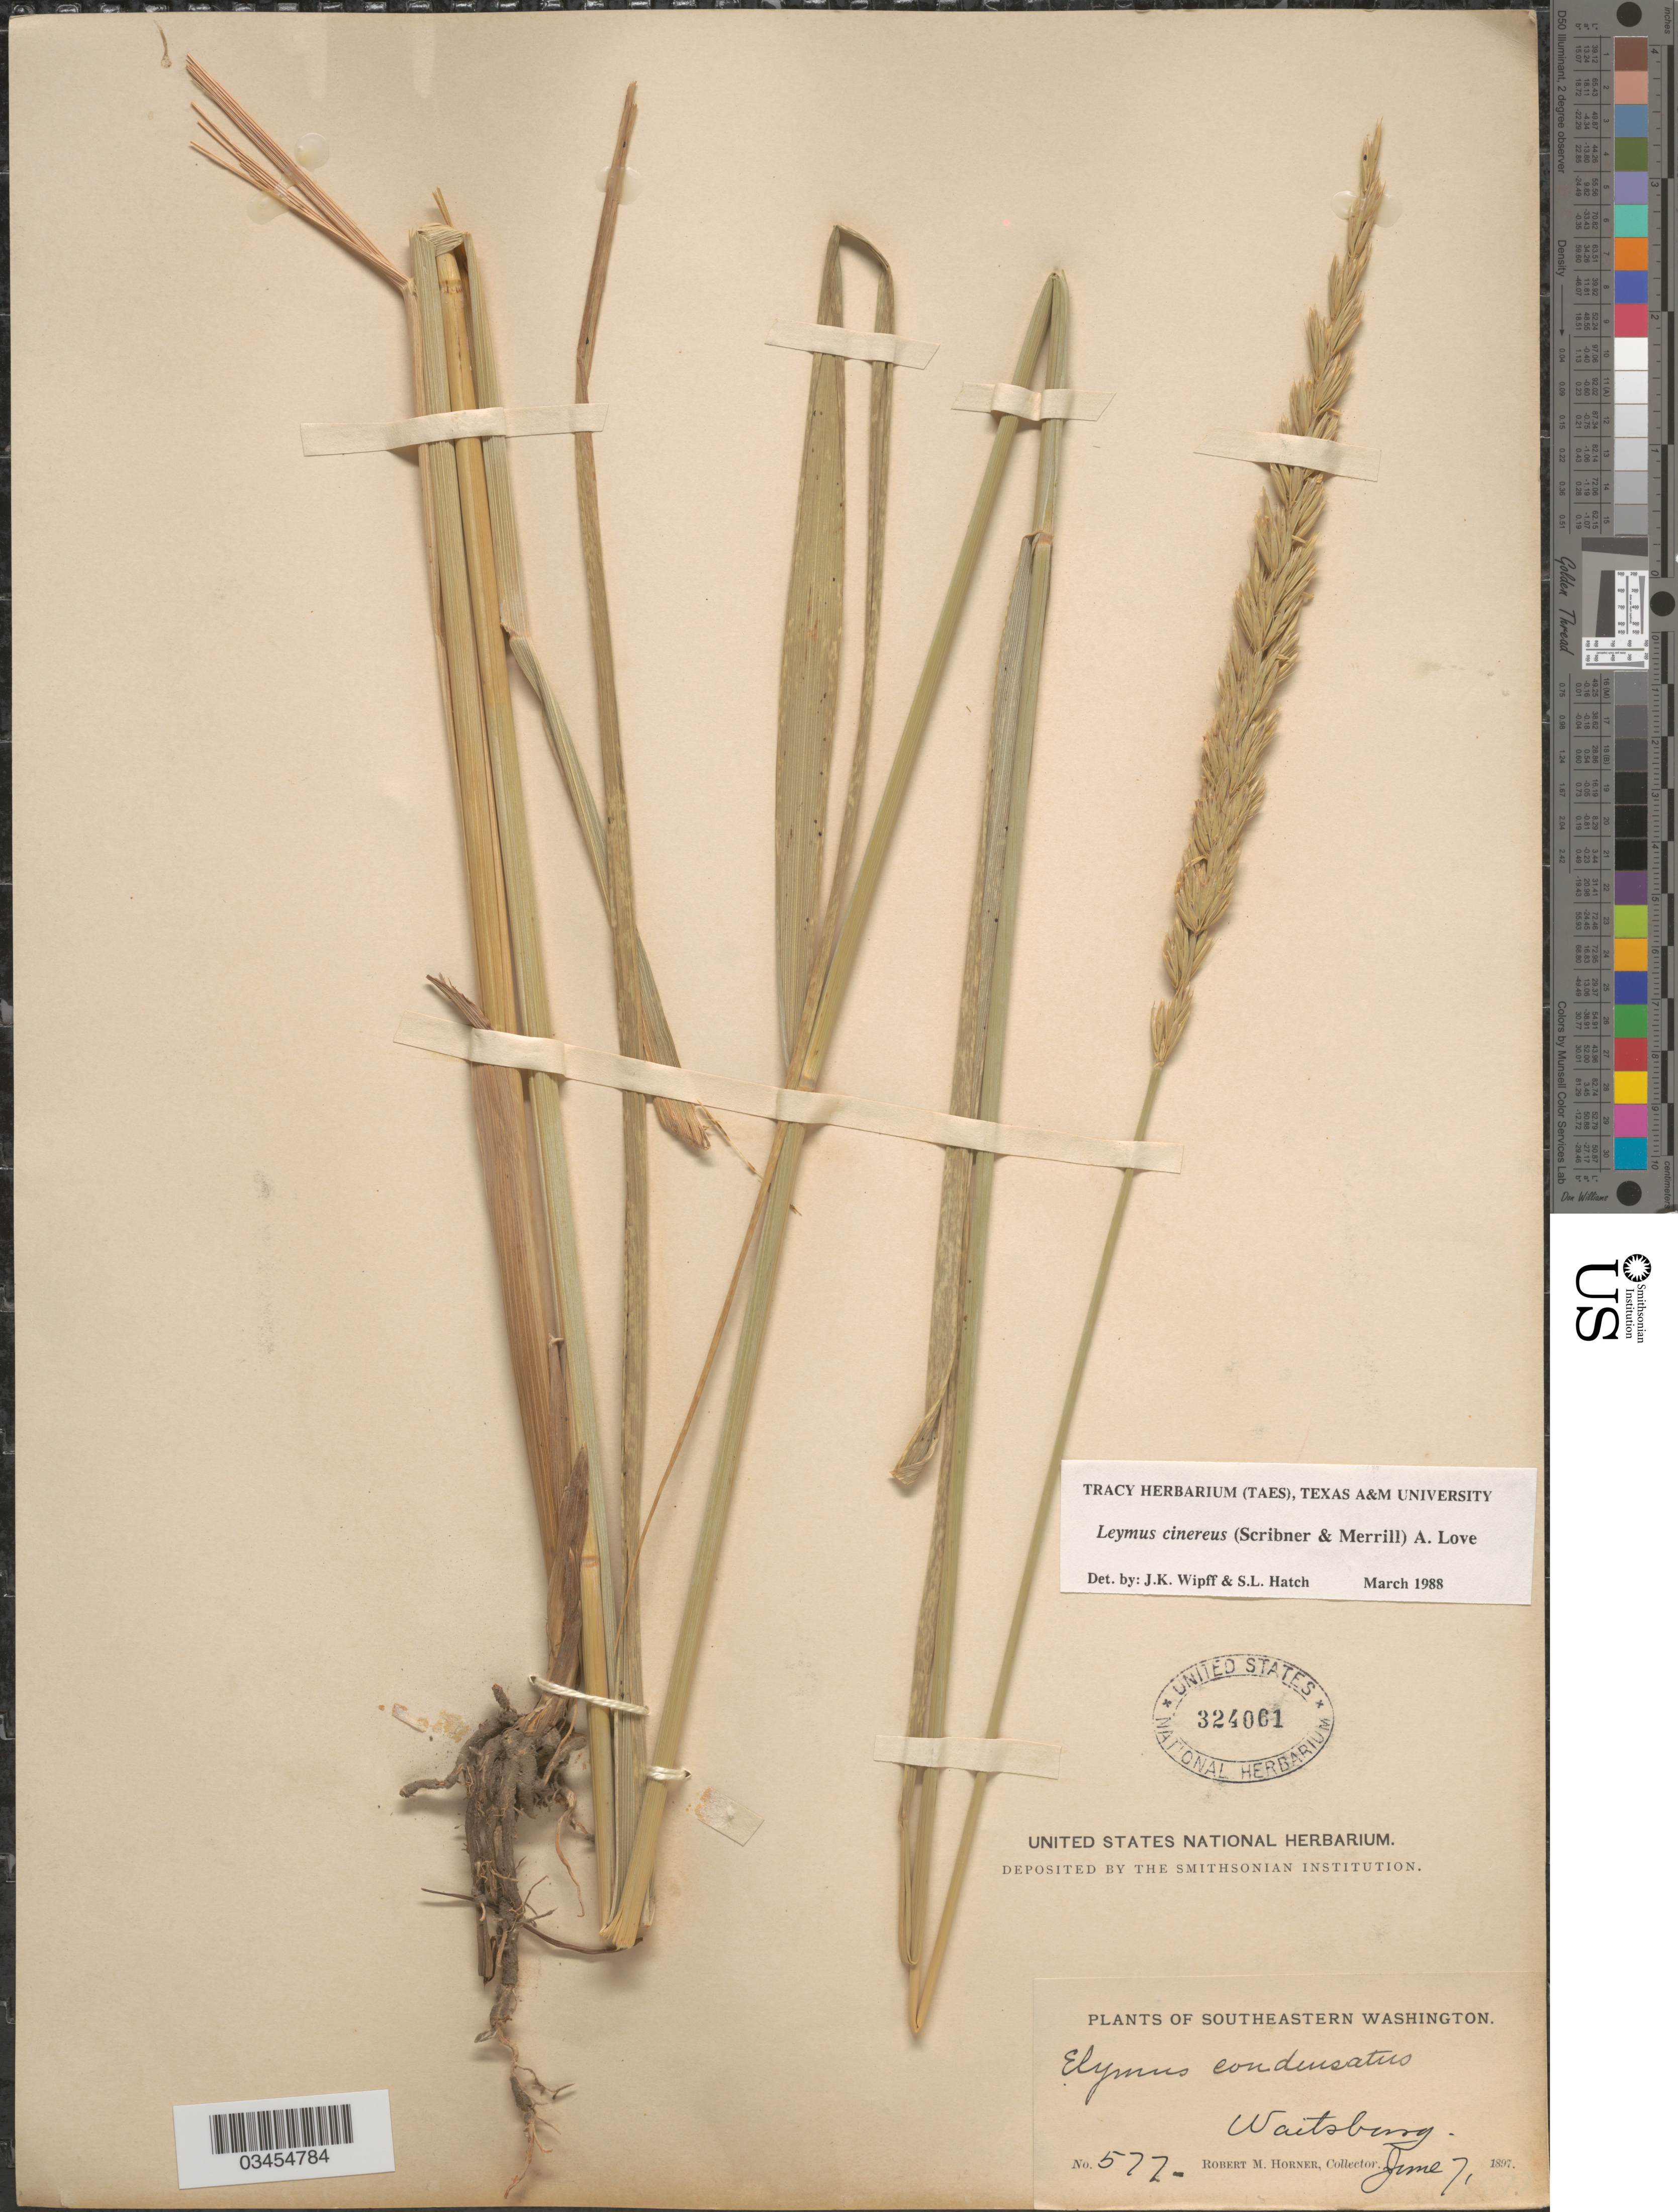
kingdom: Plantae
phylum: Tracheophyta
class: Liliopsida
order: Poales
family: Poaceae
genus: Leymus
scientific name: Leymus cinereus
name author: (Scribn. & Merr.) Á. Löve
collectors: R. Horner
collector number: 57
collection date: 1897-06-07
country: United States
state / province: Washington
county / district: Walla Walla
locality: Southeastern Washington. Waitsburg.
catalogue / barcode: US 324061